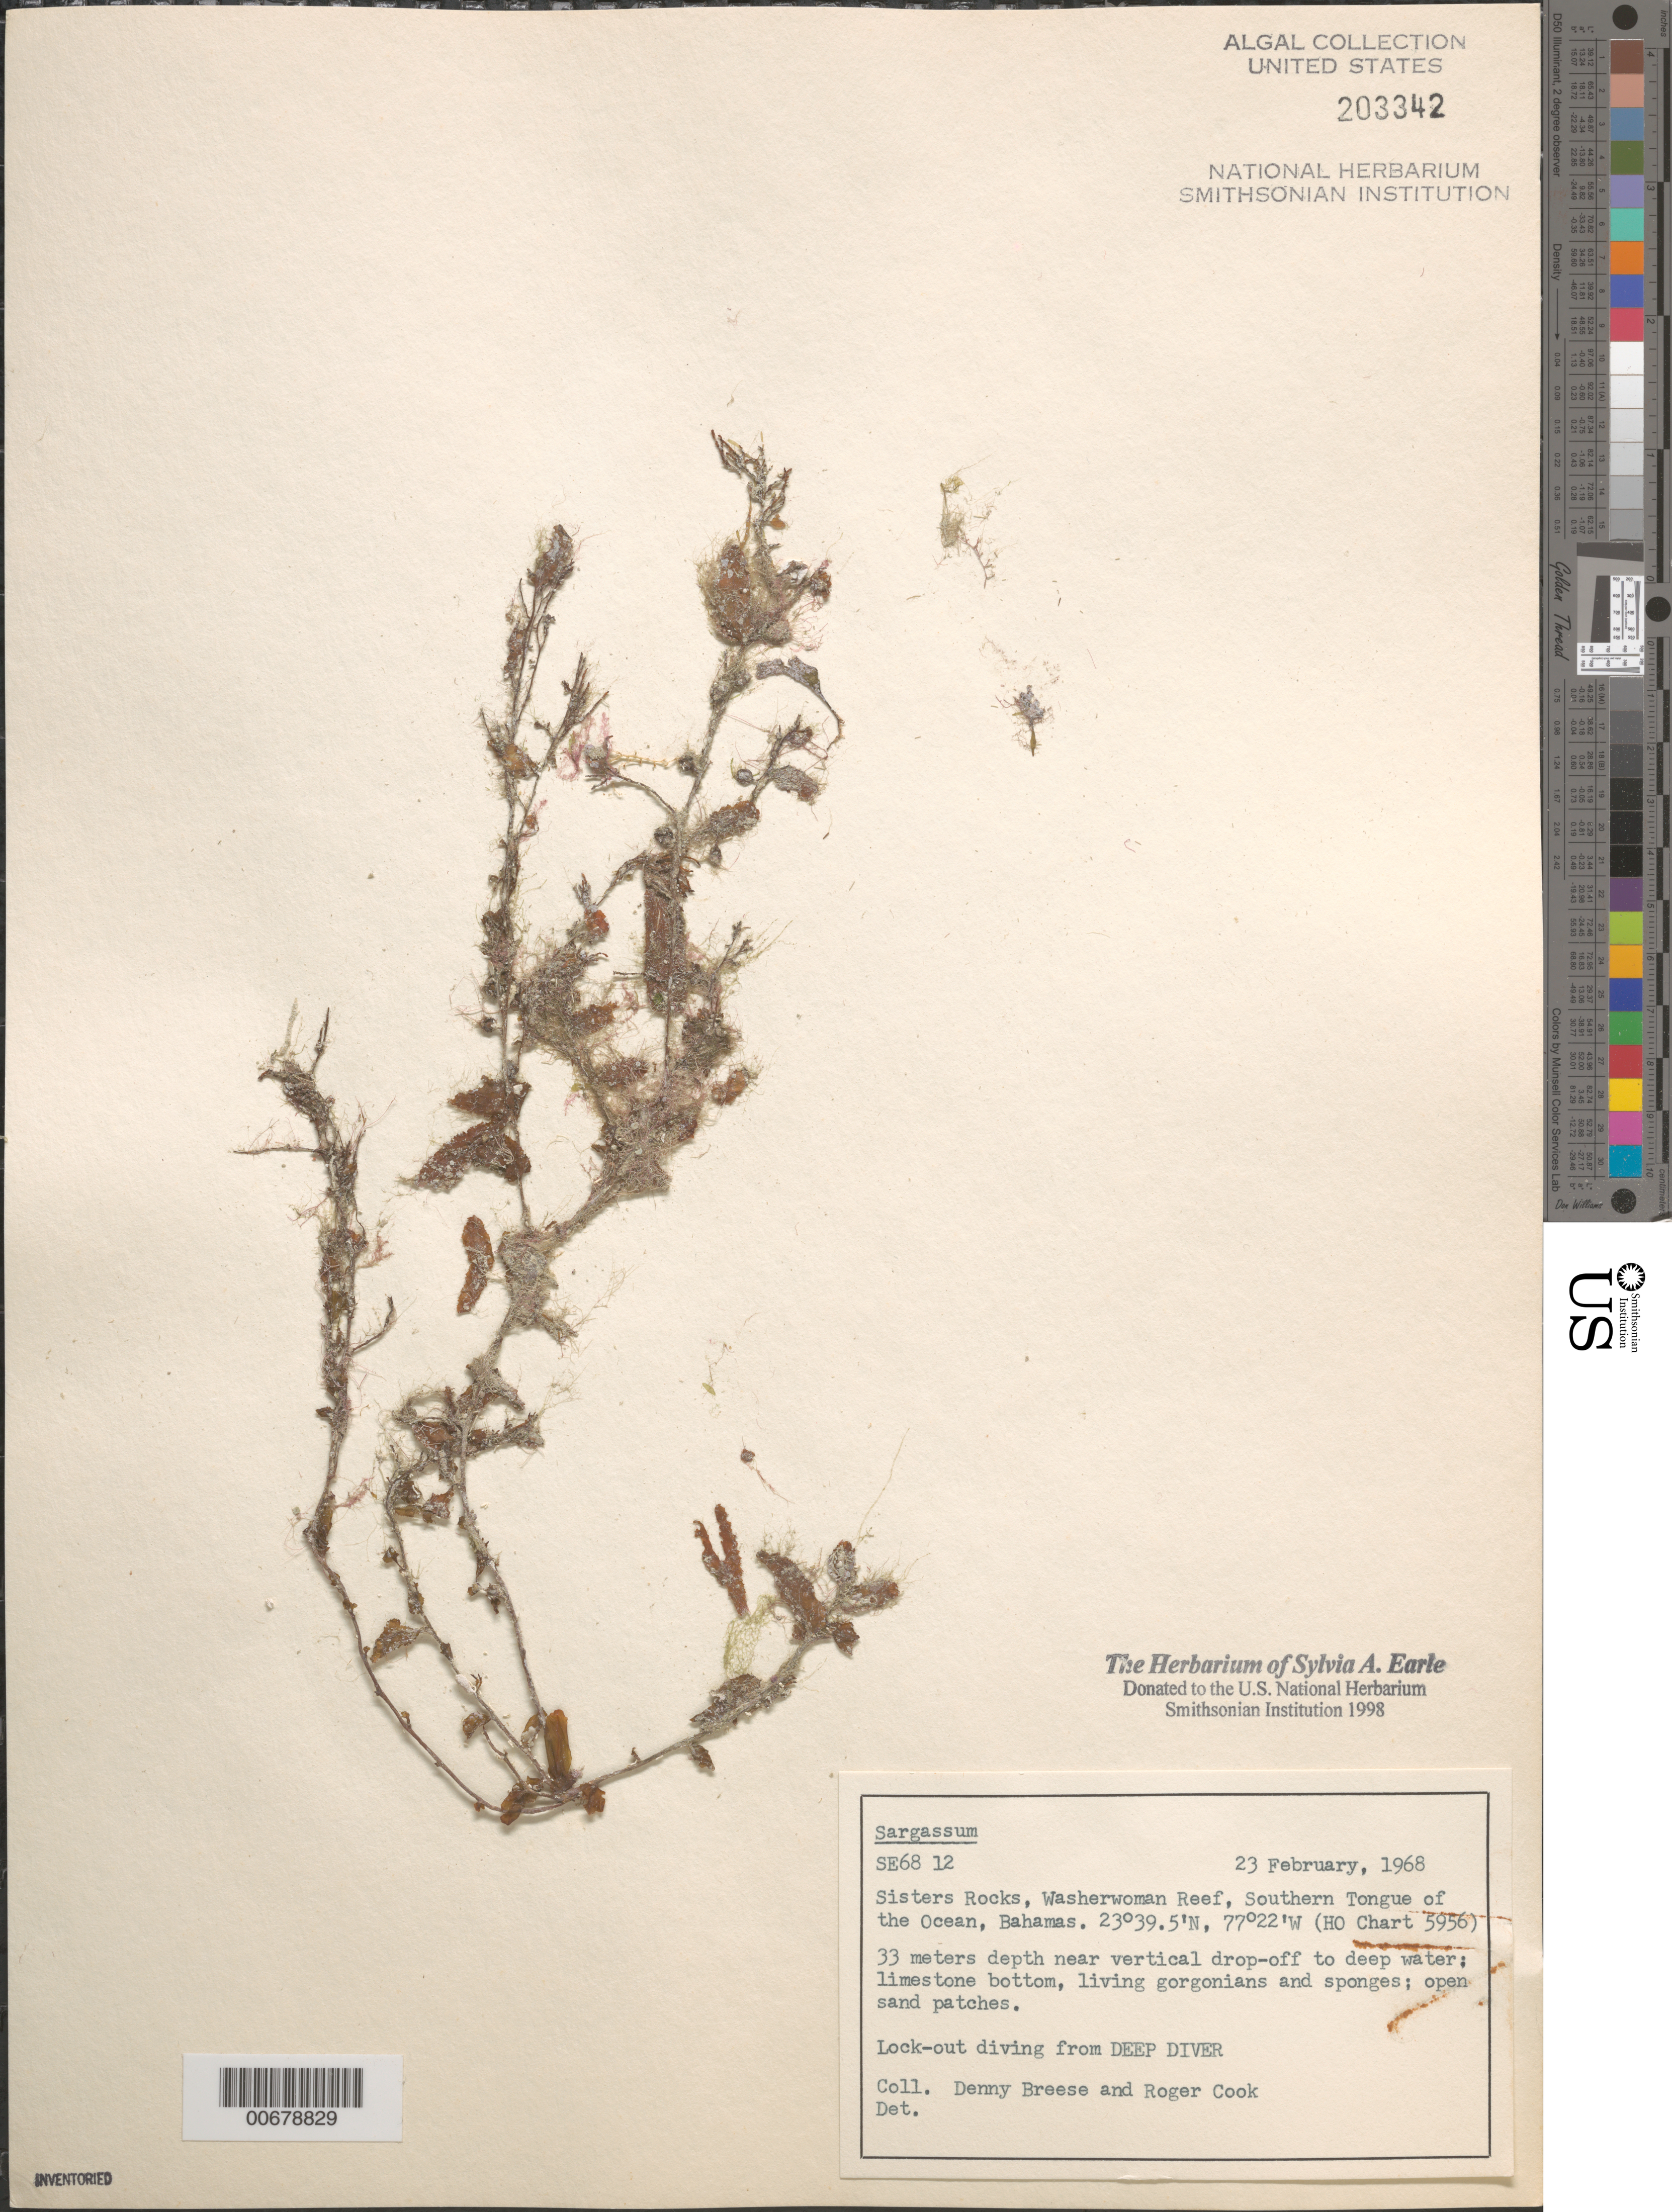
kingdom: Chromista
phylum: Ochrophyta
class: Phaeophyceae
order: Fucales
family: Sargassaceae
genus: Sargassum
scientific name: Sargassum sp.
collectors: D. Breese & R. Cook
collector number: SE 6812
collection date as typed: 23 Feb 1968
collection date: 1968-02-23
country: Bahamas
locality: Sisters Rocks, Washerwoman Reef, Southern Tongue of the Ocean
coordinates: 23 39.5' N, 77 22' W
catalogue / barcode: US 203342